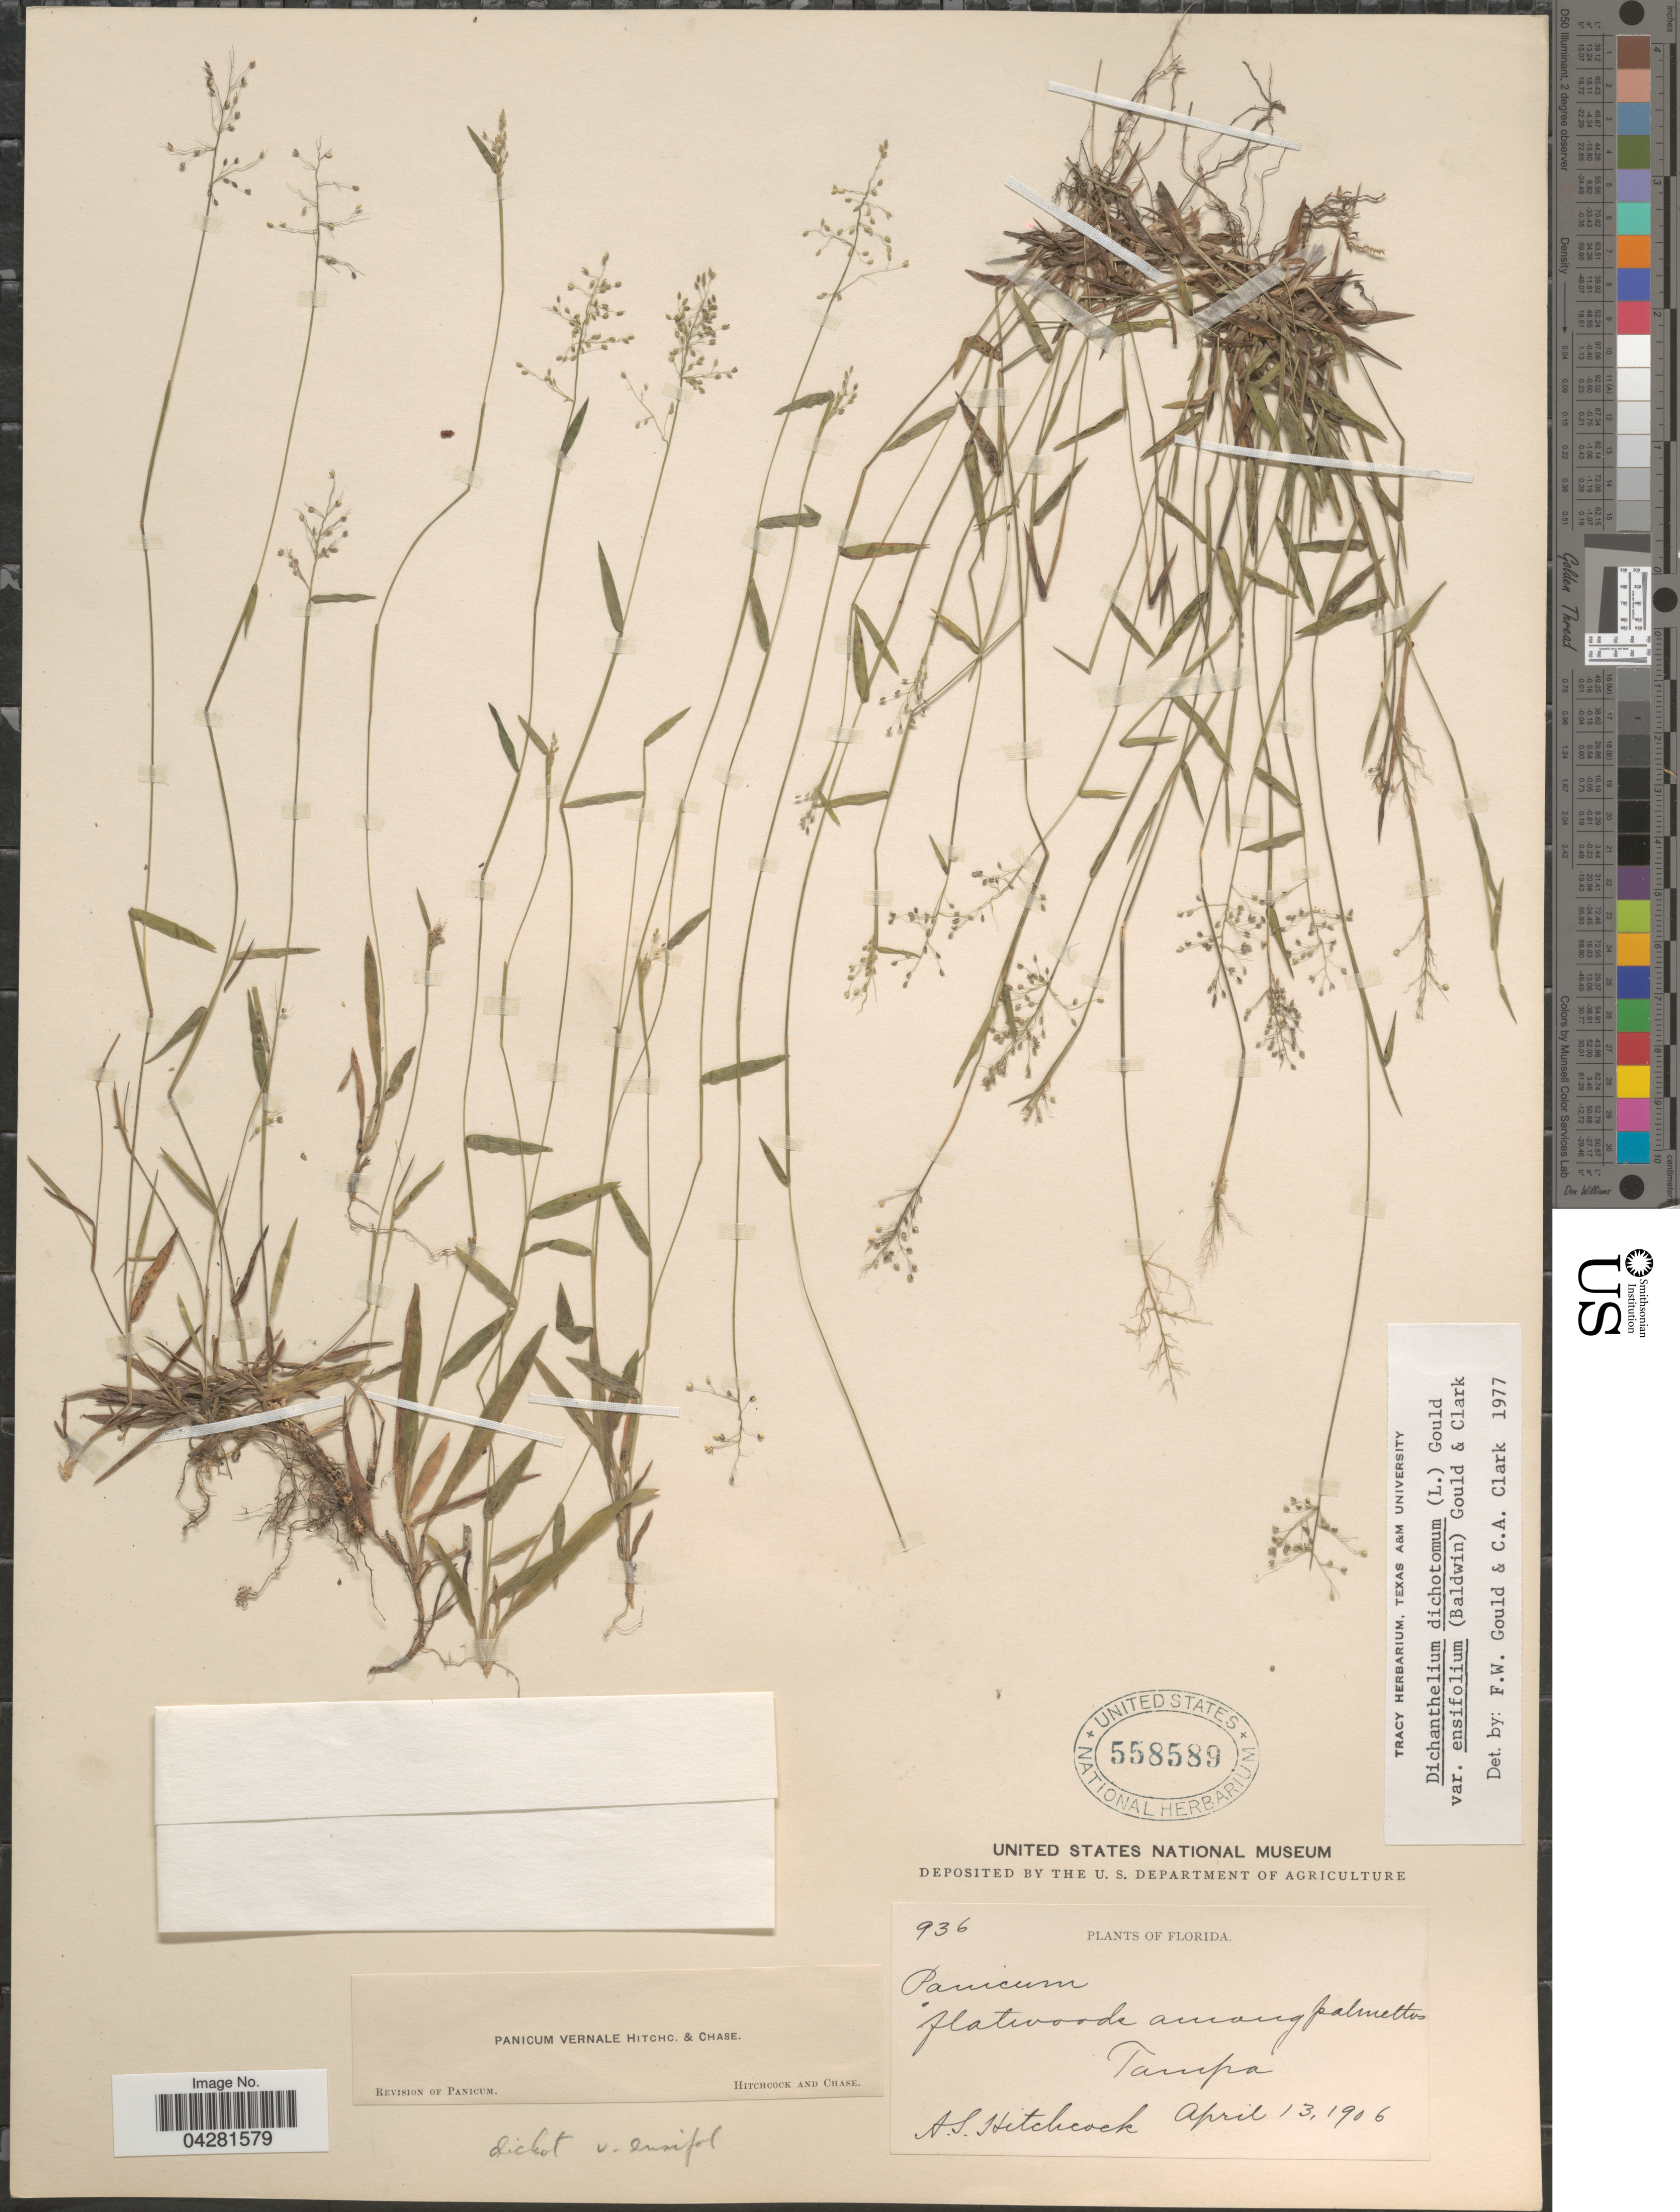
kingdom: Plantae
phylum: Tracheophyta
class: Liliopsida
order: Poales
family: Poaceae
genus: Dichanthelium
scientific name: Dichanthelium ensifolium var. ensifolium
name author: (Baldwin ex Elliot) Gould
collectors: A. S. Hitchcock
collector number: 936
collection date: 1906-04-13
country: United States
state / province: Florida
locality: Tampa.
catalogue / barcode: US 558589